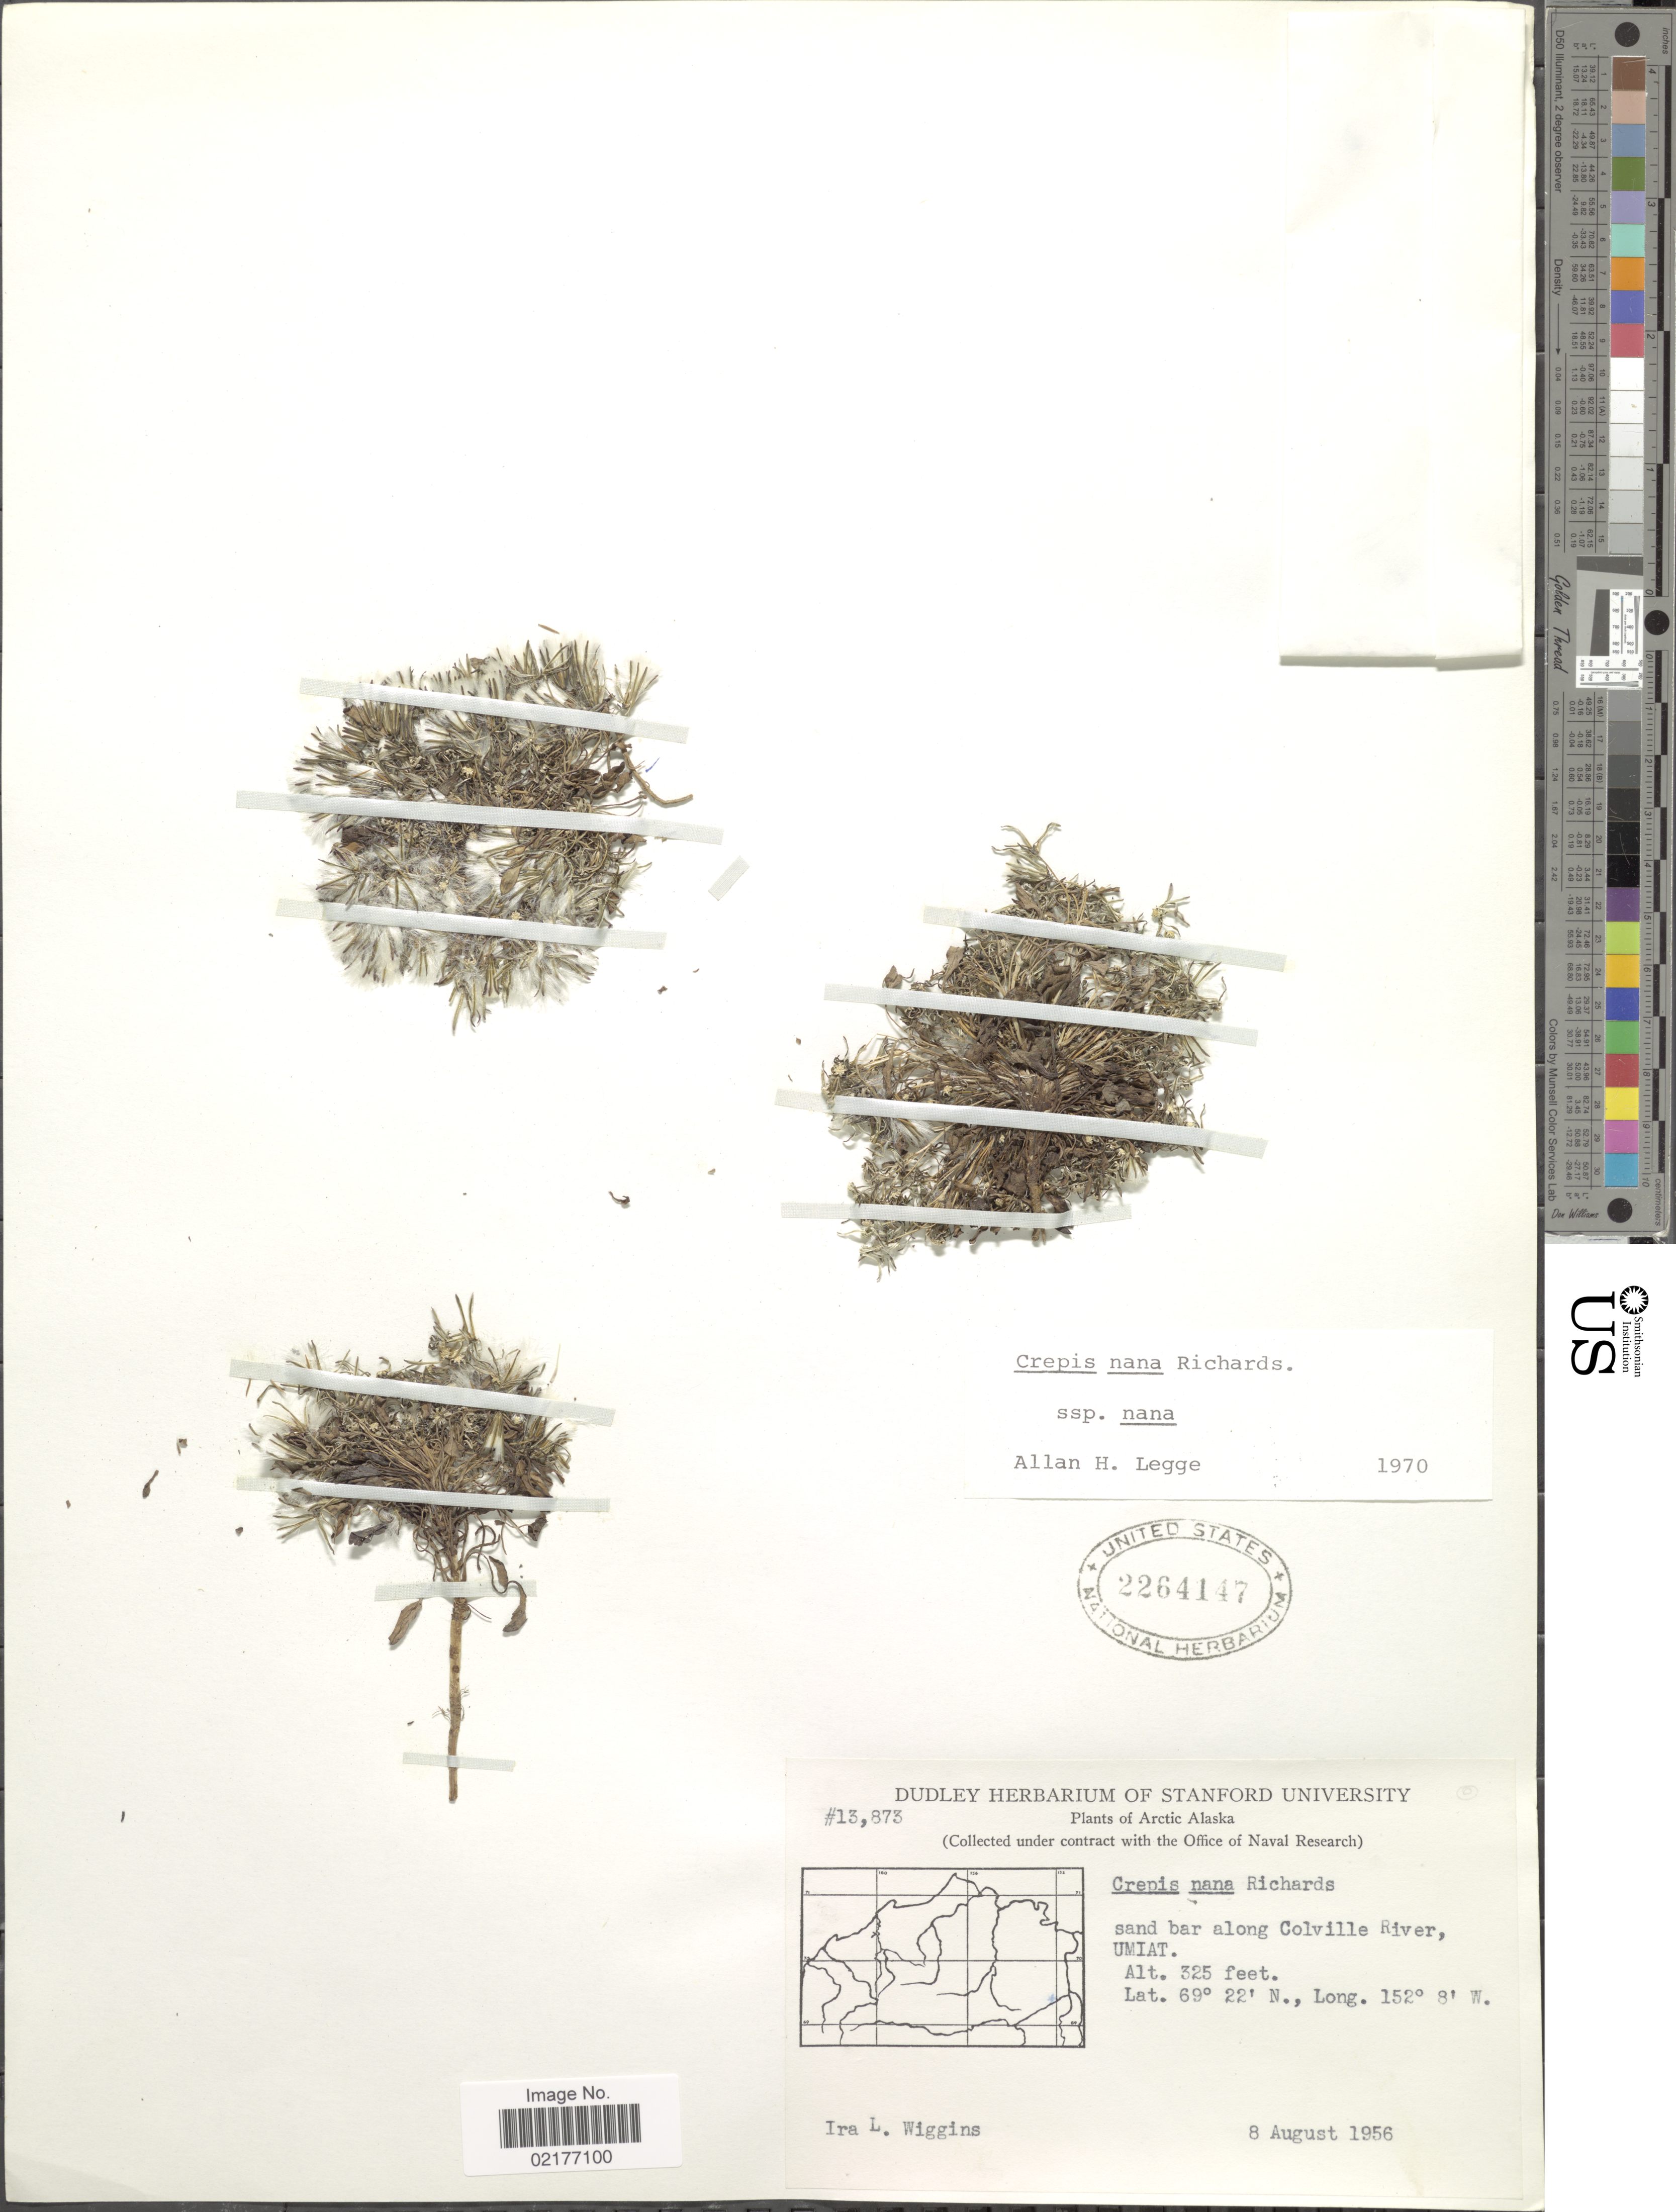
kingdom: Plantae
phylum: Tracheophyta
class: Magnoliopsida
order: Asterales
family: Asteraceae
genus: Askellia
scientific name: Askellia pygmaea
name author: (Ledeb.) Sennikov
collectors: I. L. Wiggins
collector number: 13873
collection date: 1956-08-08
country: United States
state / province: Alaska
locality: Arctic Alaska, Sand bar along Colville River, Umiat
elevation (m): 99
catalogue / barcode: US 2264147